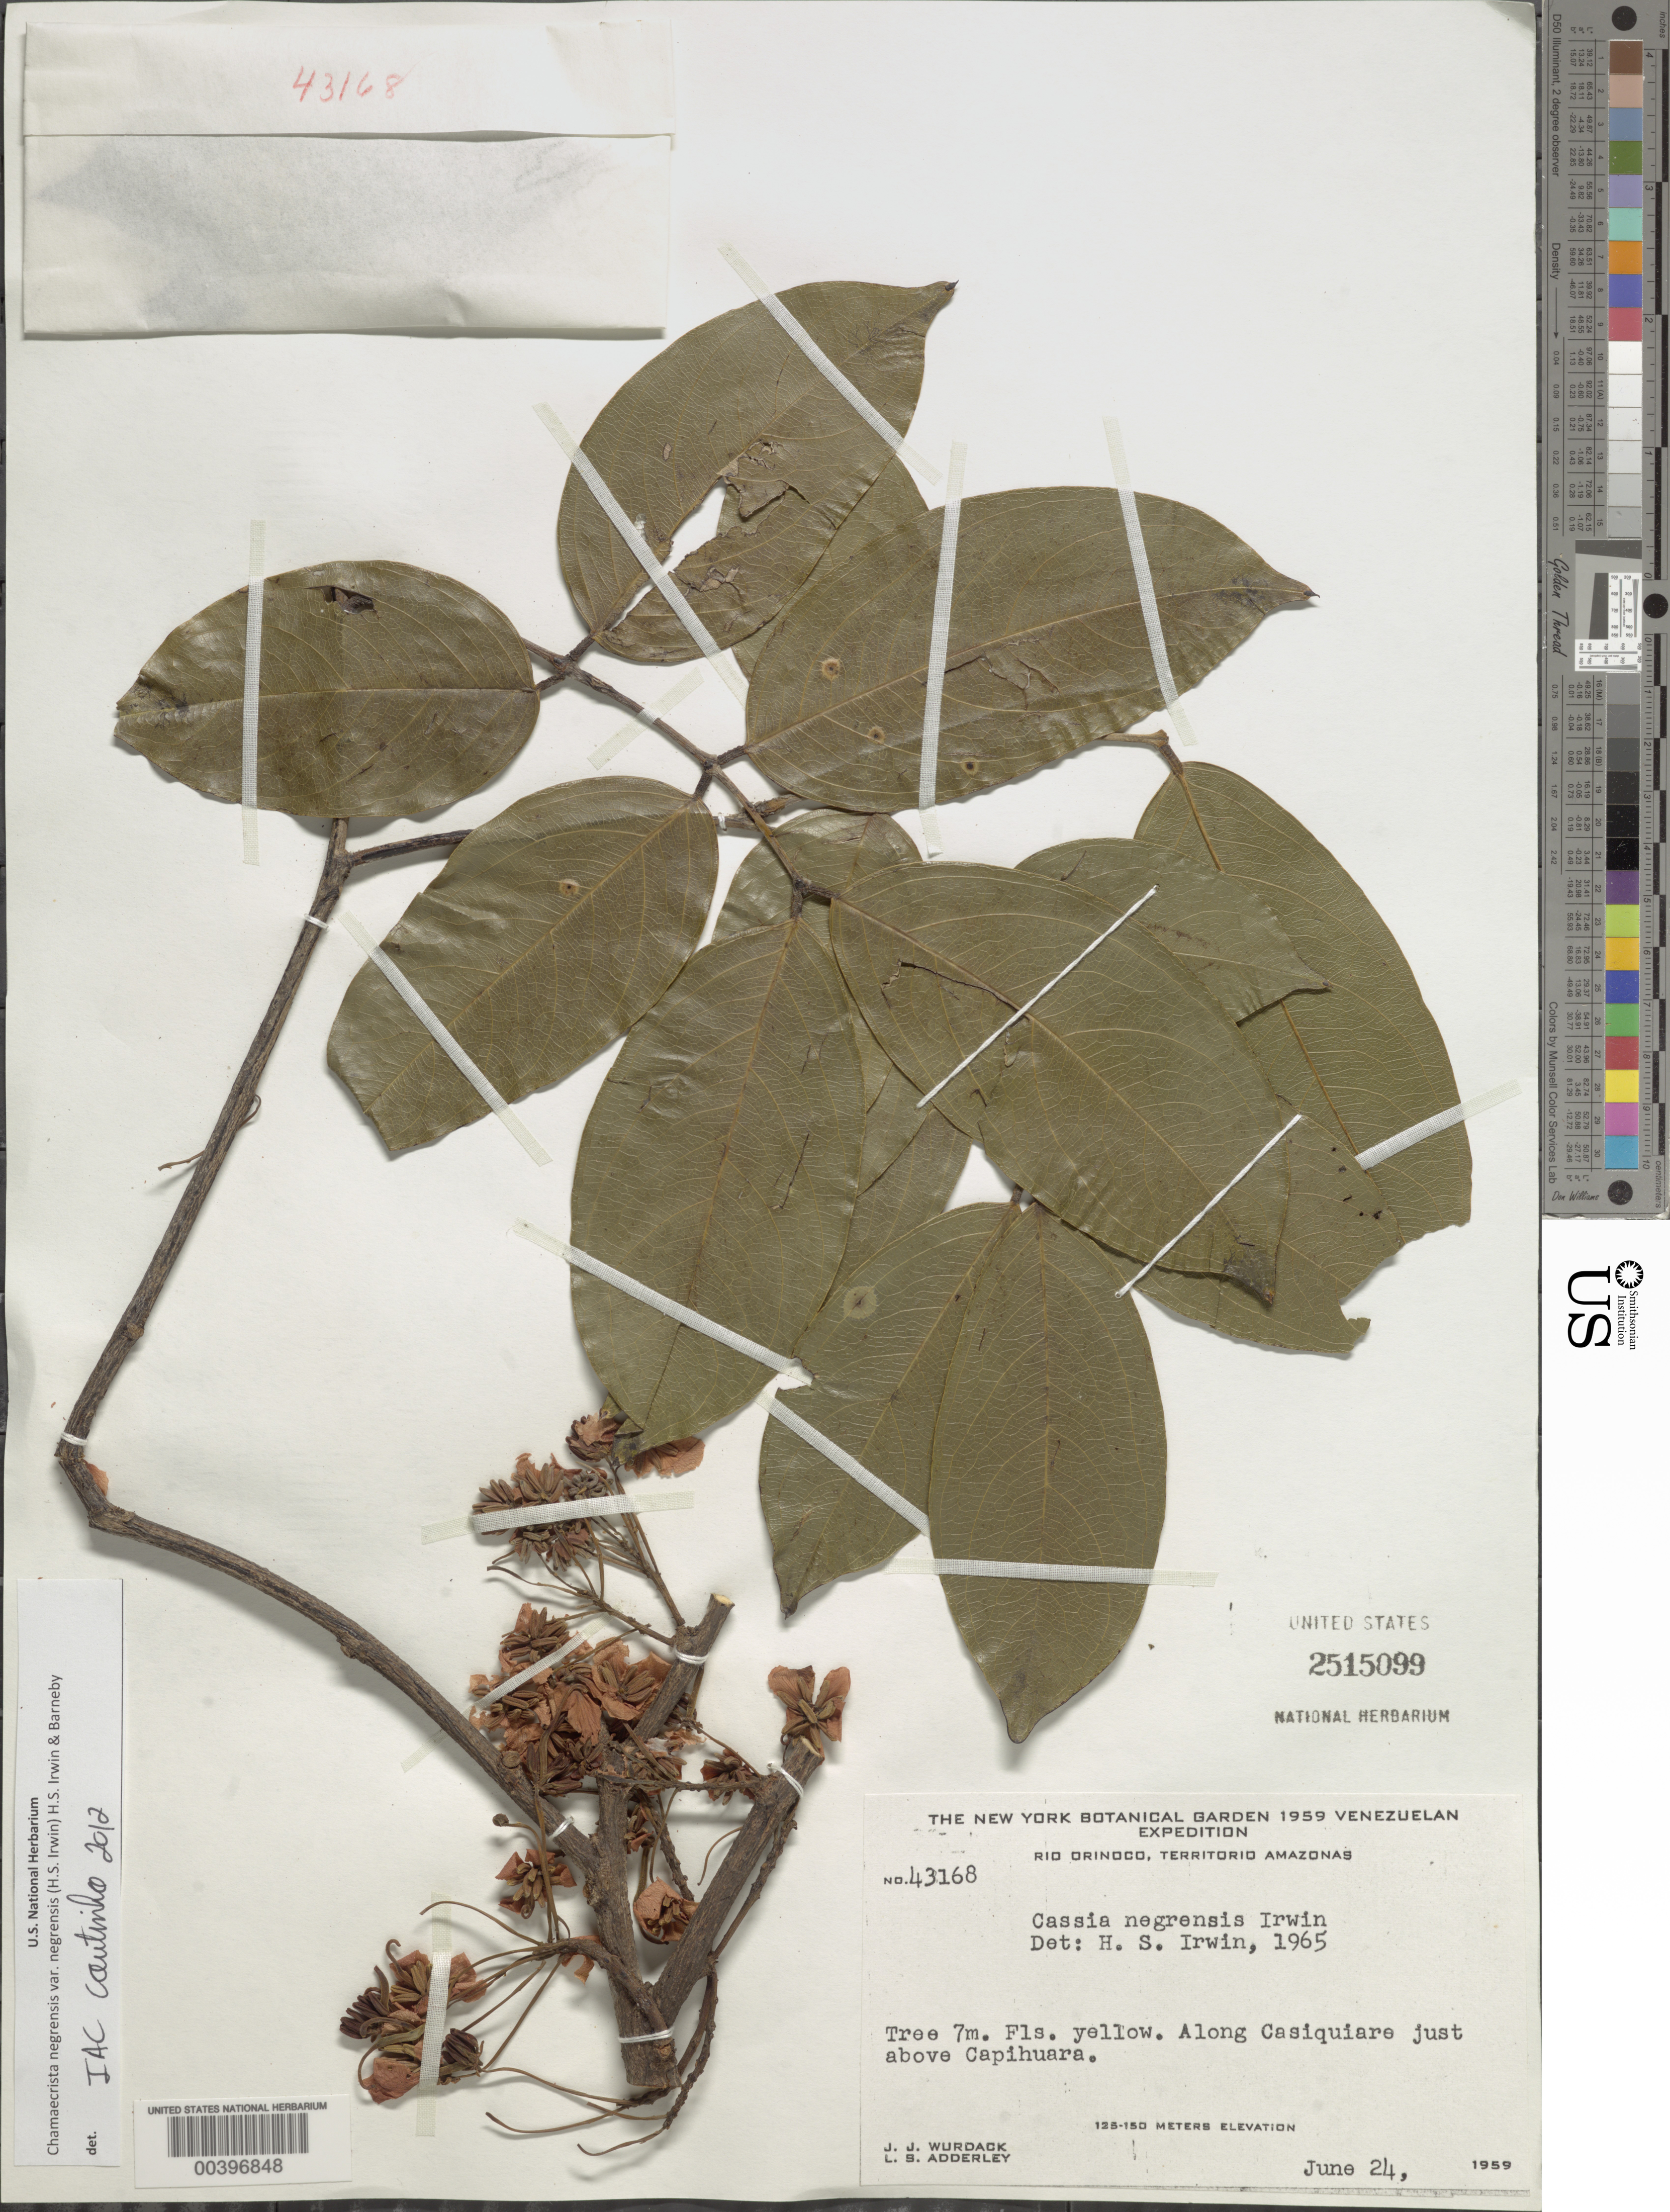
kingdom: Plantae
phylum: Tracheophyta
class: Magnoliopsida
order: Fabales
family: Fabaceae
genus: Chamaecrista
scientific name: Chamaecrista negrensis var. negrensis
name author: (H.S. Irwin) H.S. Irwin & Barneby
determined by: Coutinho, I. A. C.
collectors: J. J. Wurdack & L. S. Adderley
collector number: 43168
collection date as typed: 24 Jun 1959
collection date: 1959-06-24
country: Venezuela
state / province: Amazonas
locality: Along Casiquiare just above Capihuara; Rio Orinoco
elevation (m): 125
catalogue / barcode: US 2515099